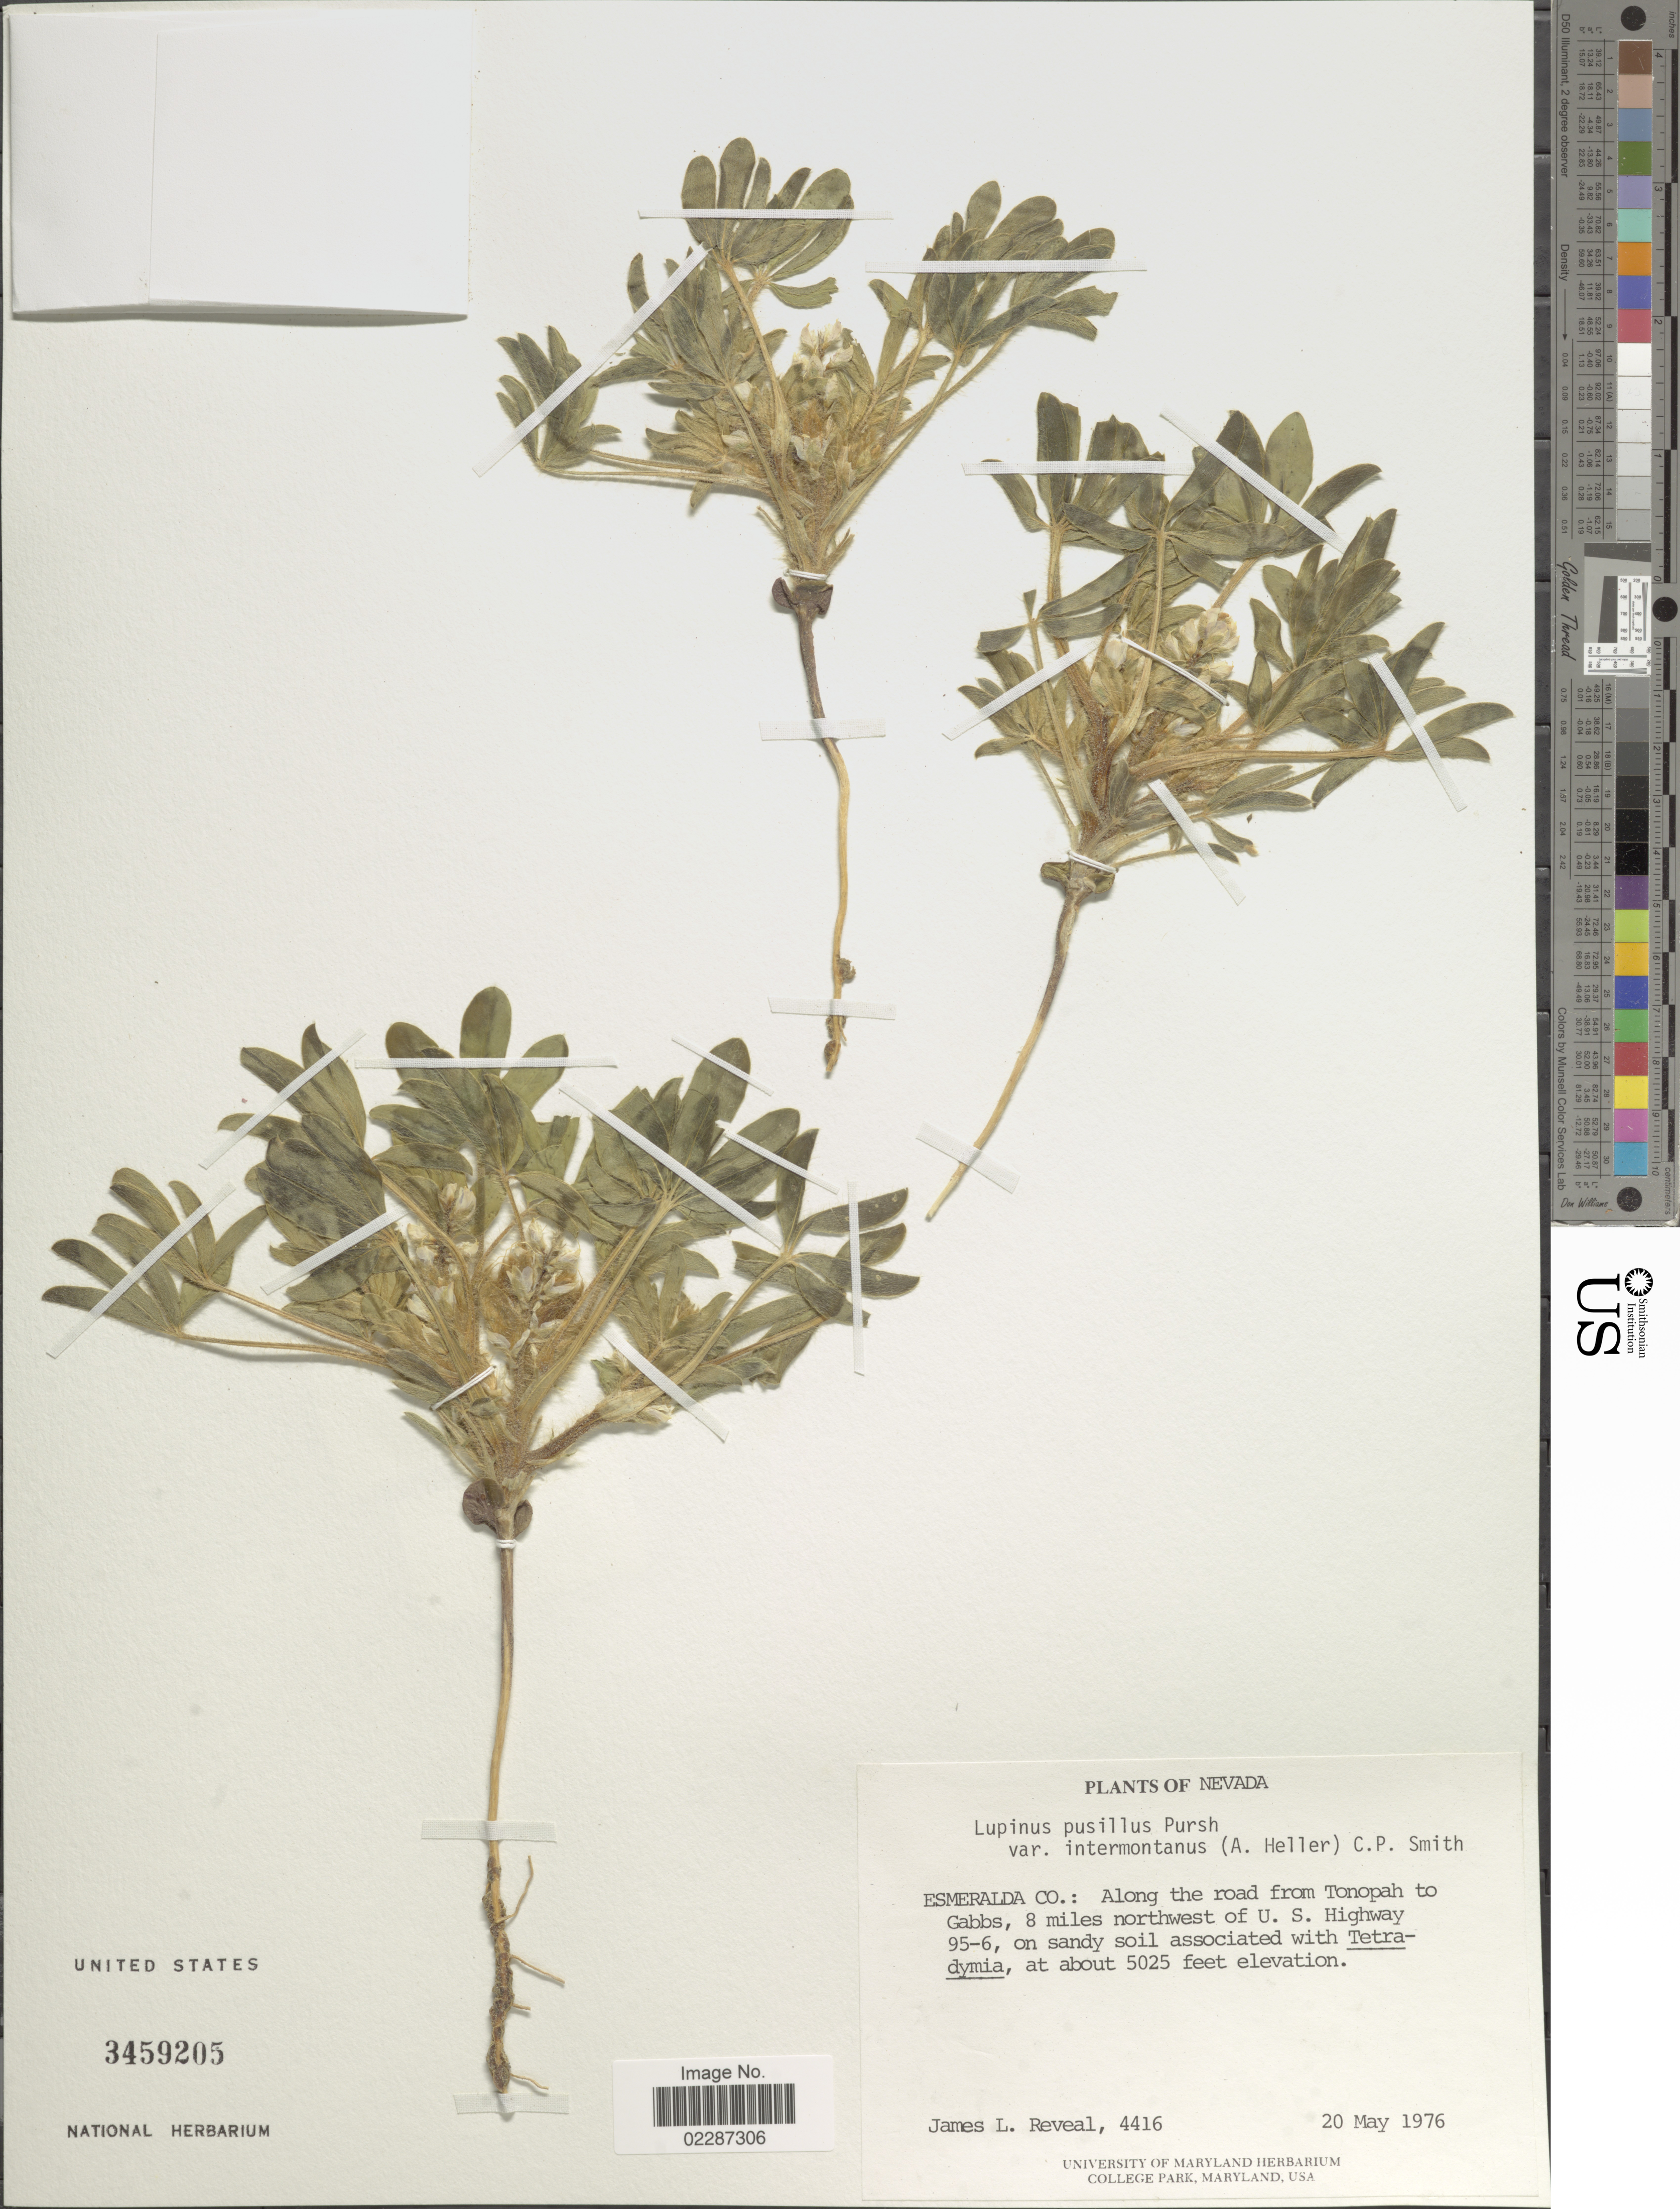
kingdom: Plantae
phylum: Tracheophyta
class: Magnoliopsida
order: Fabales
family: Fabaceae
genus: Lupinus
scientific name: Lupinus pusillus subsp. intermontanus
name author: (A. Heller) D.B. Dunn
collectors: J. L. Reveal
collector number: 4416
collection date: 1976-05-20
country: United States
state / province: Nevada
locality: Esmeralda Co.; Along the road from Tonopah to Gabbs, 8 miles northwest of U.S. Highway 95-6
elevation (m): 1532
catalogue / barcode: US 3459205